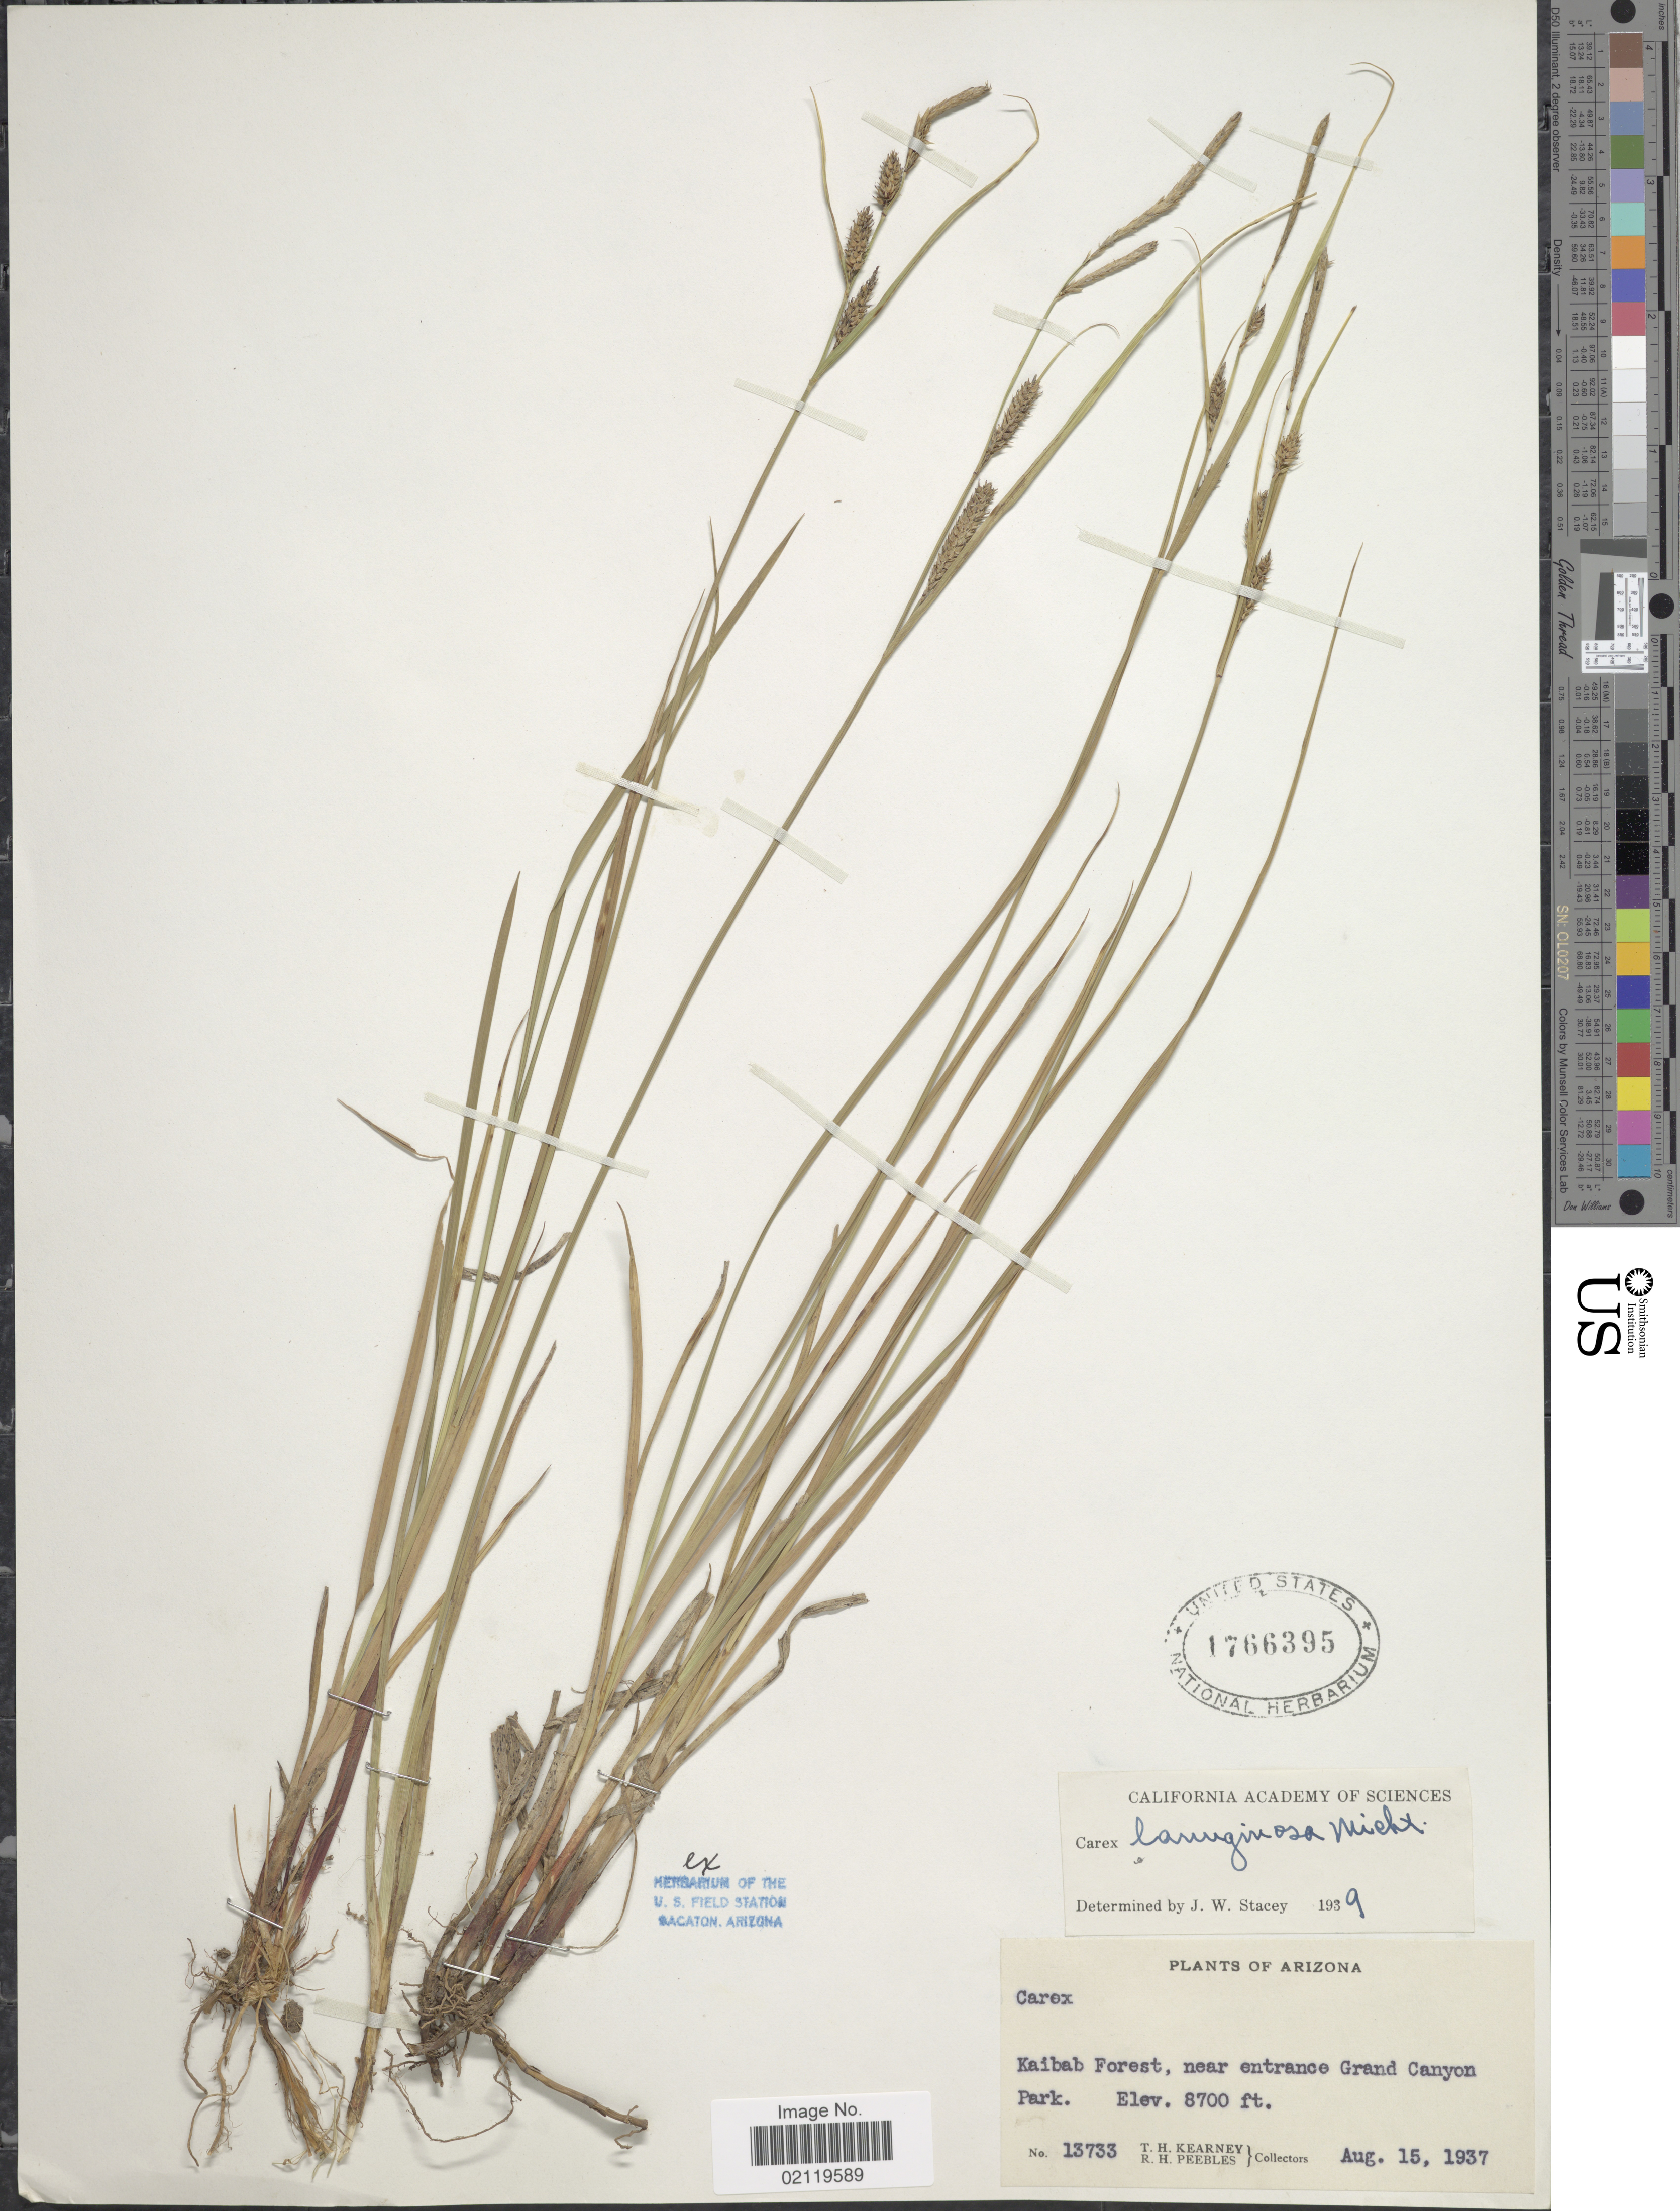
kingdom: Plantae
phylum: Tracheophyta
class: Liliopsida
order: Poales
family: Cyperaceae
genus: Carex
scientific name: Carex pellita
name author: Muhl. ex Willd.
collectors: T. H. Kearney & R. H. Peebles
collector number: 13733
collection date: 1937-08-15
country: United States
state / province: Arizona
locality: Kaibab Forest, near entrance Grand Canyon Park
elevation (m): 2652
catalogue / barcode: US 1766395